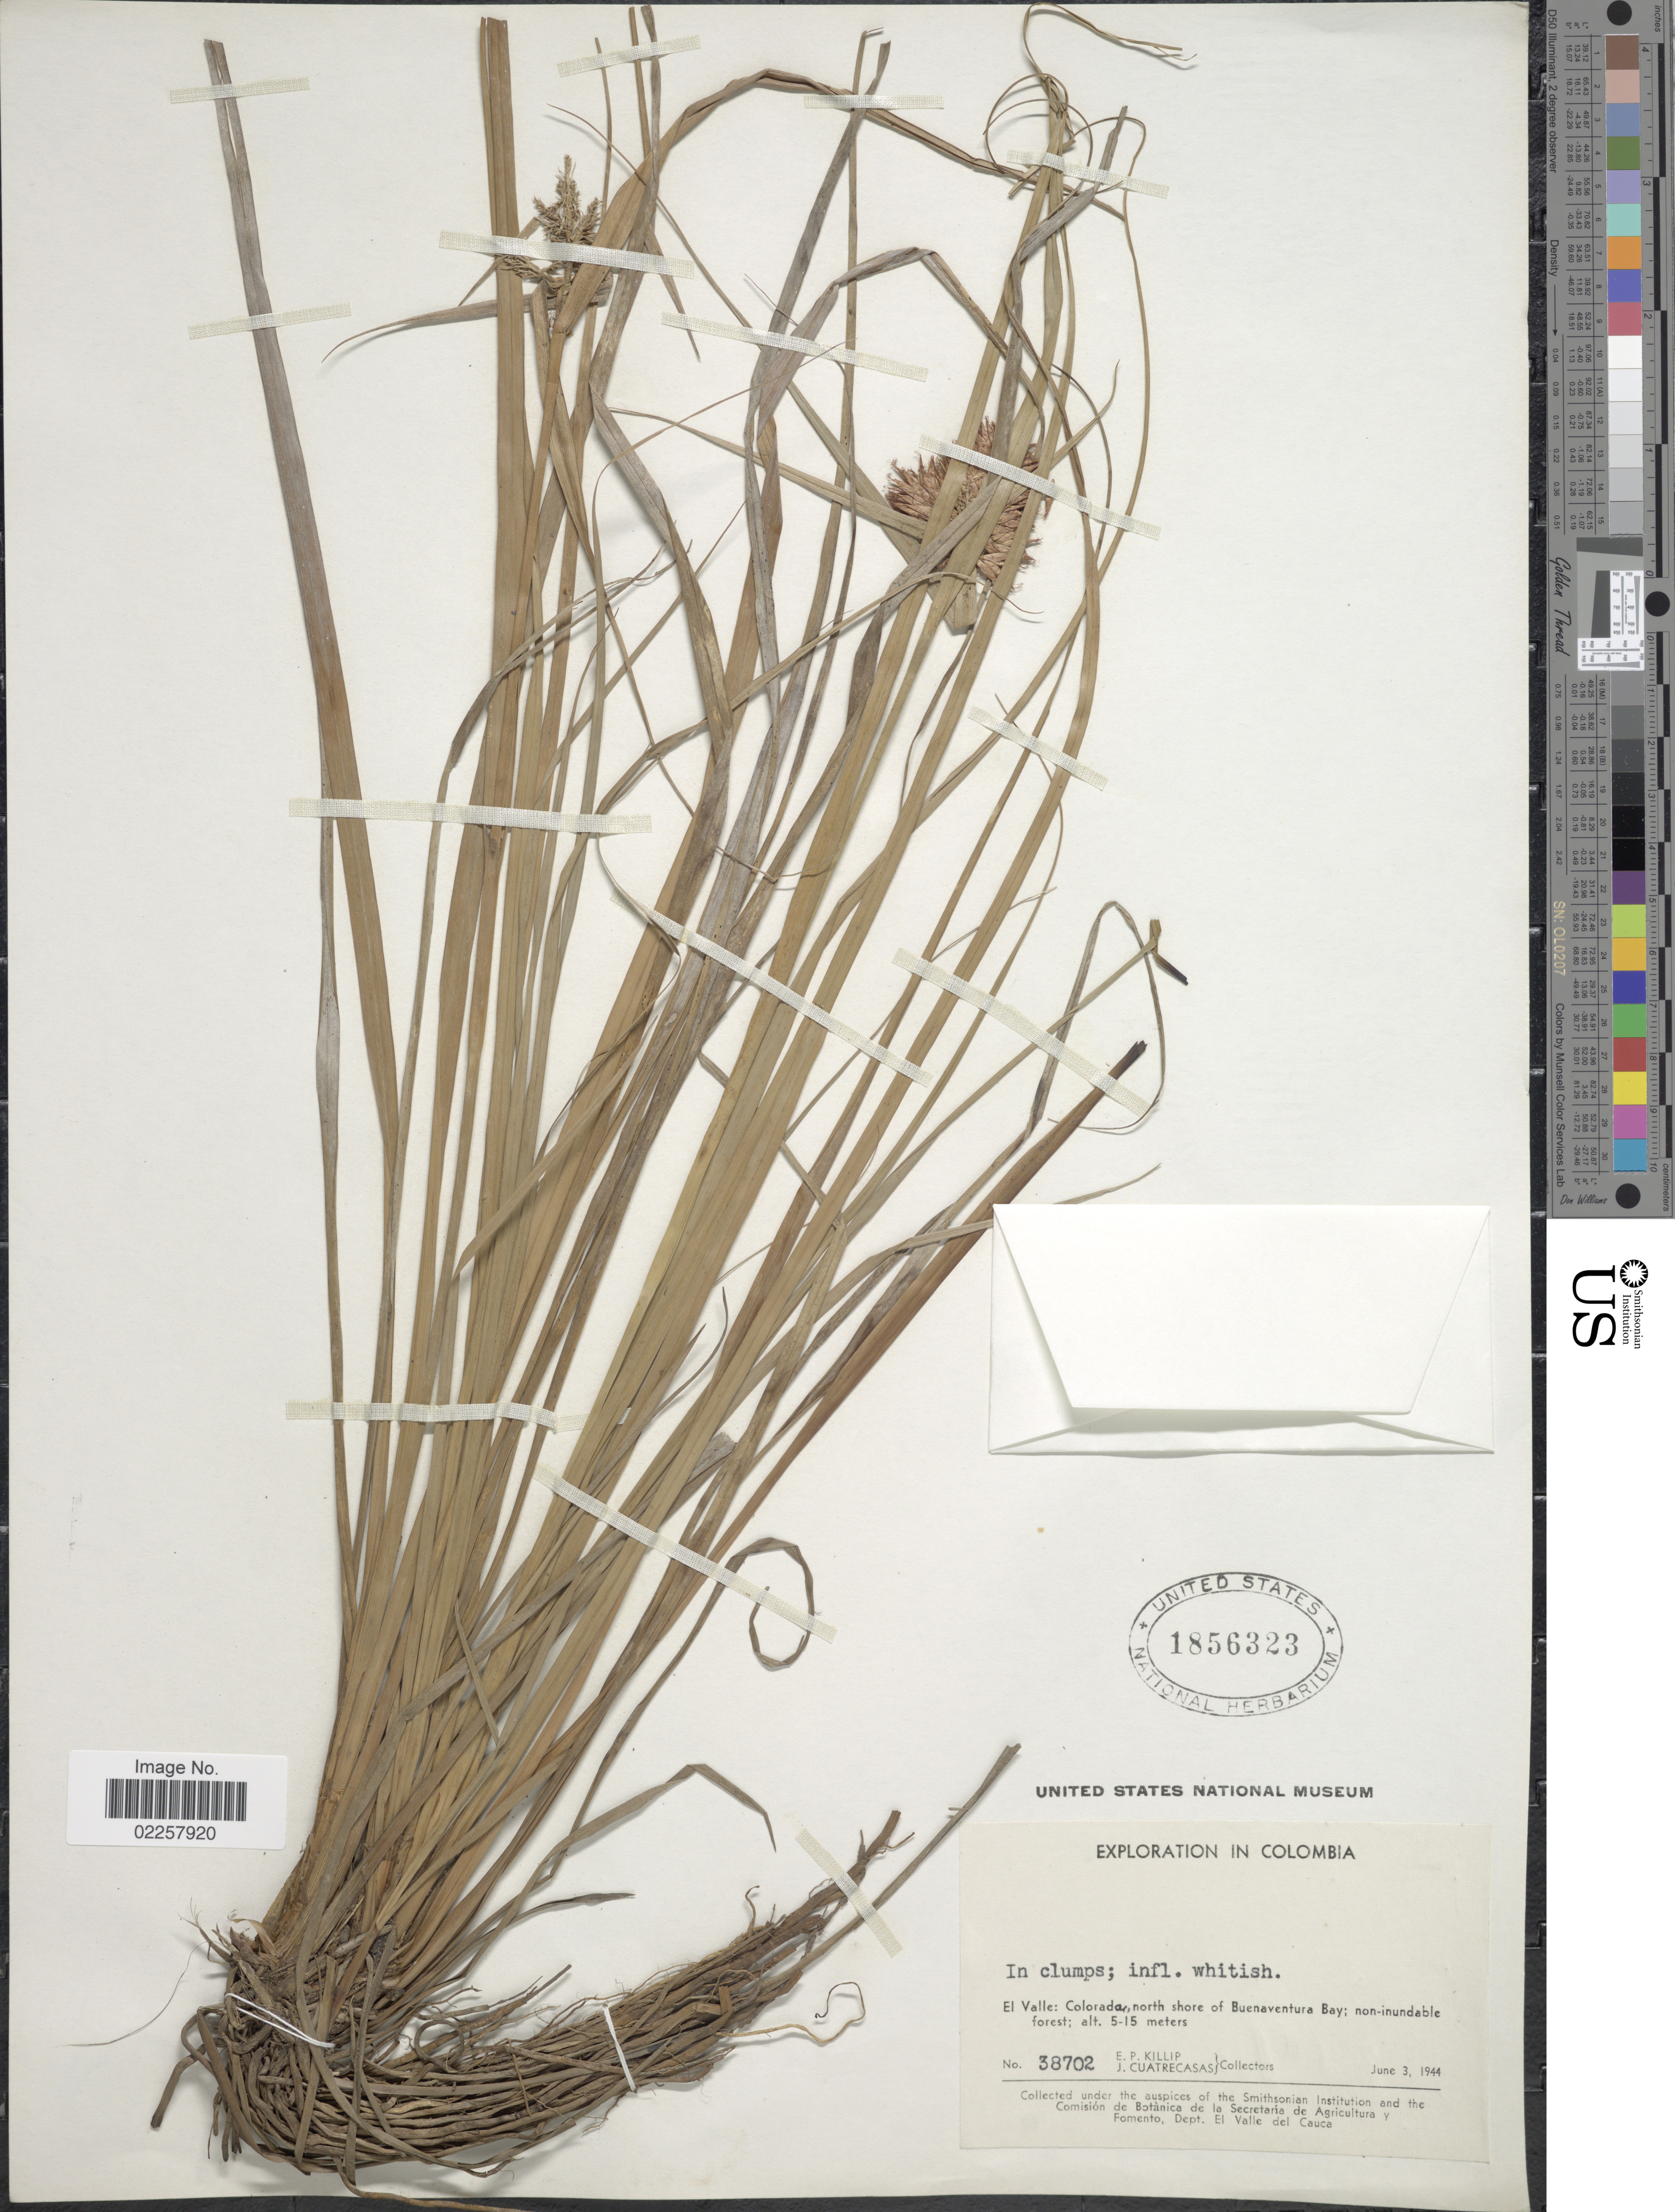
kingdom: Plantae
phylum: Tracheophyta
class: Liliopsida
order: Poales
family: Cyperaceae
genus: Rhynchospora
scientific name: Rhynchospora sp.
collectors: E. P. Killip & J. Cuatrecasas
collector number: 38702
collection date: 1944-06-03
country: Colombia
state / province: Valle del Cauca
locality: El Valle: Colorada, north shore of Buenaventura Bay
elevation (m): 5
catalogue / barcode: US 1856323